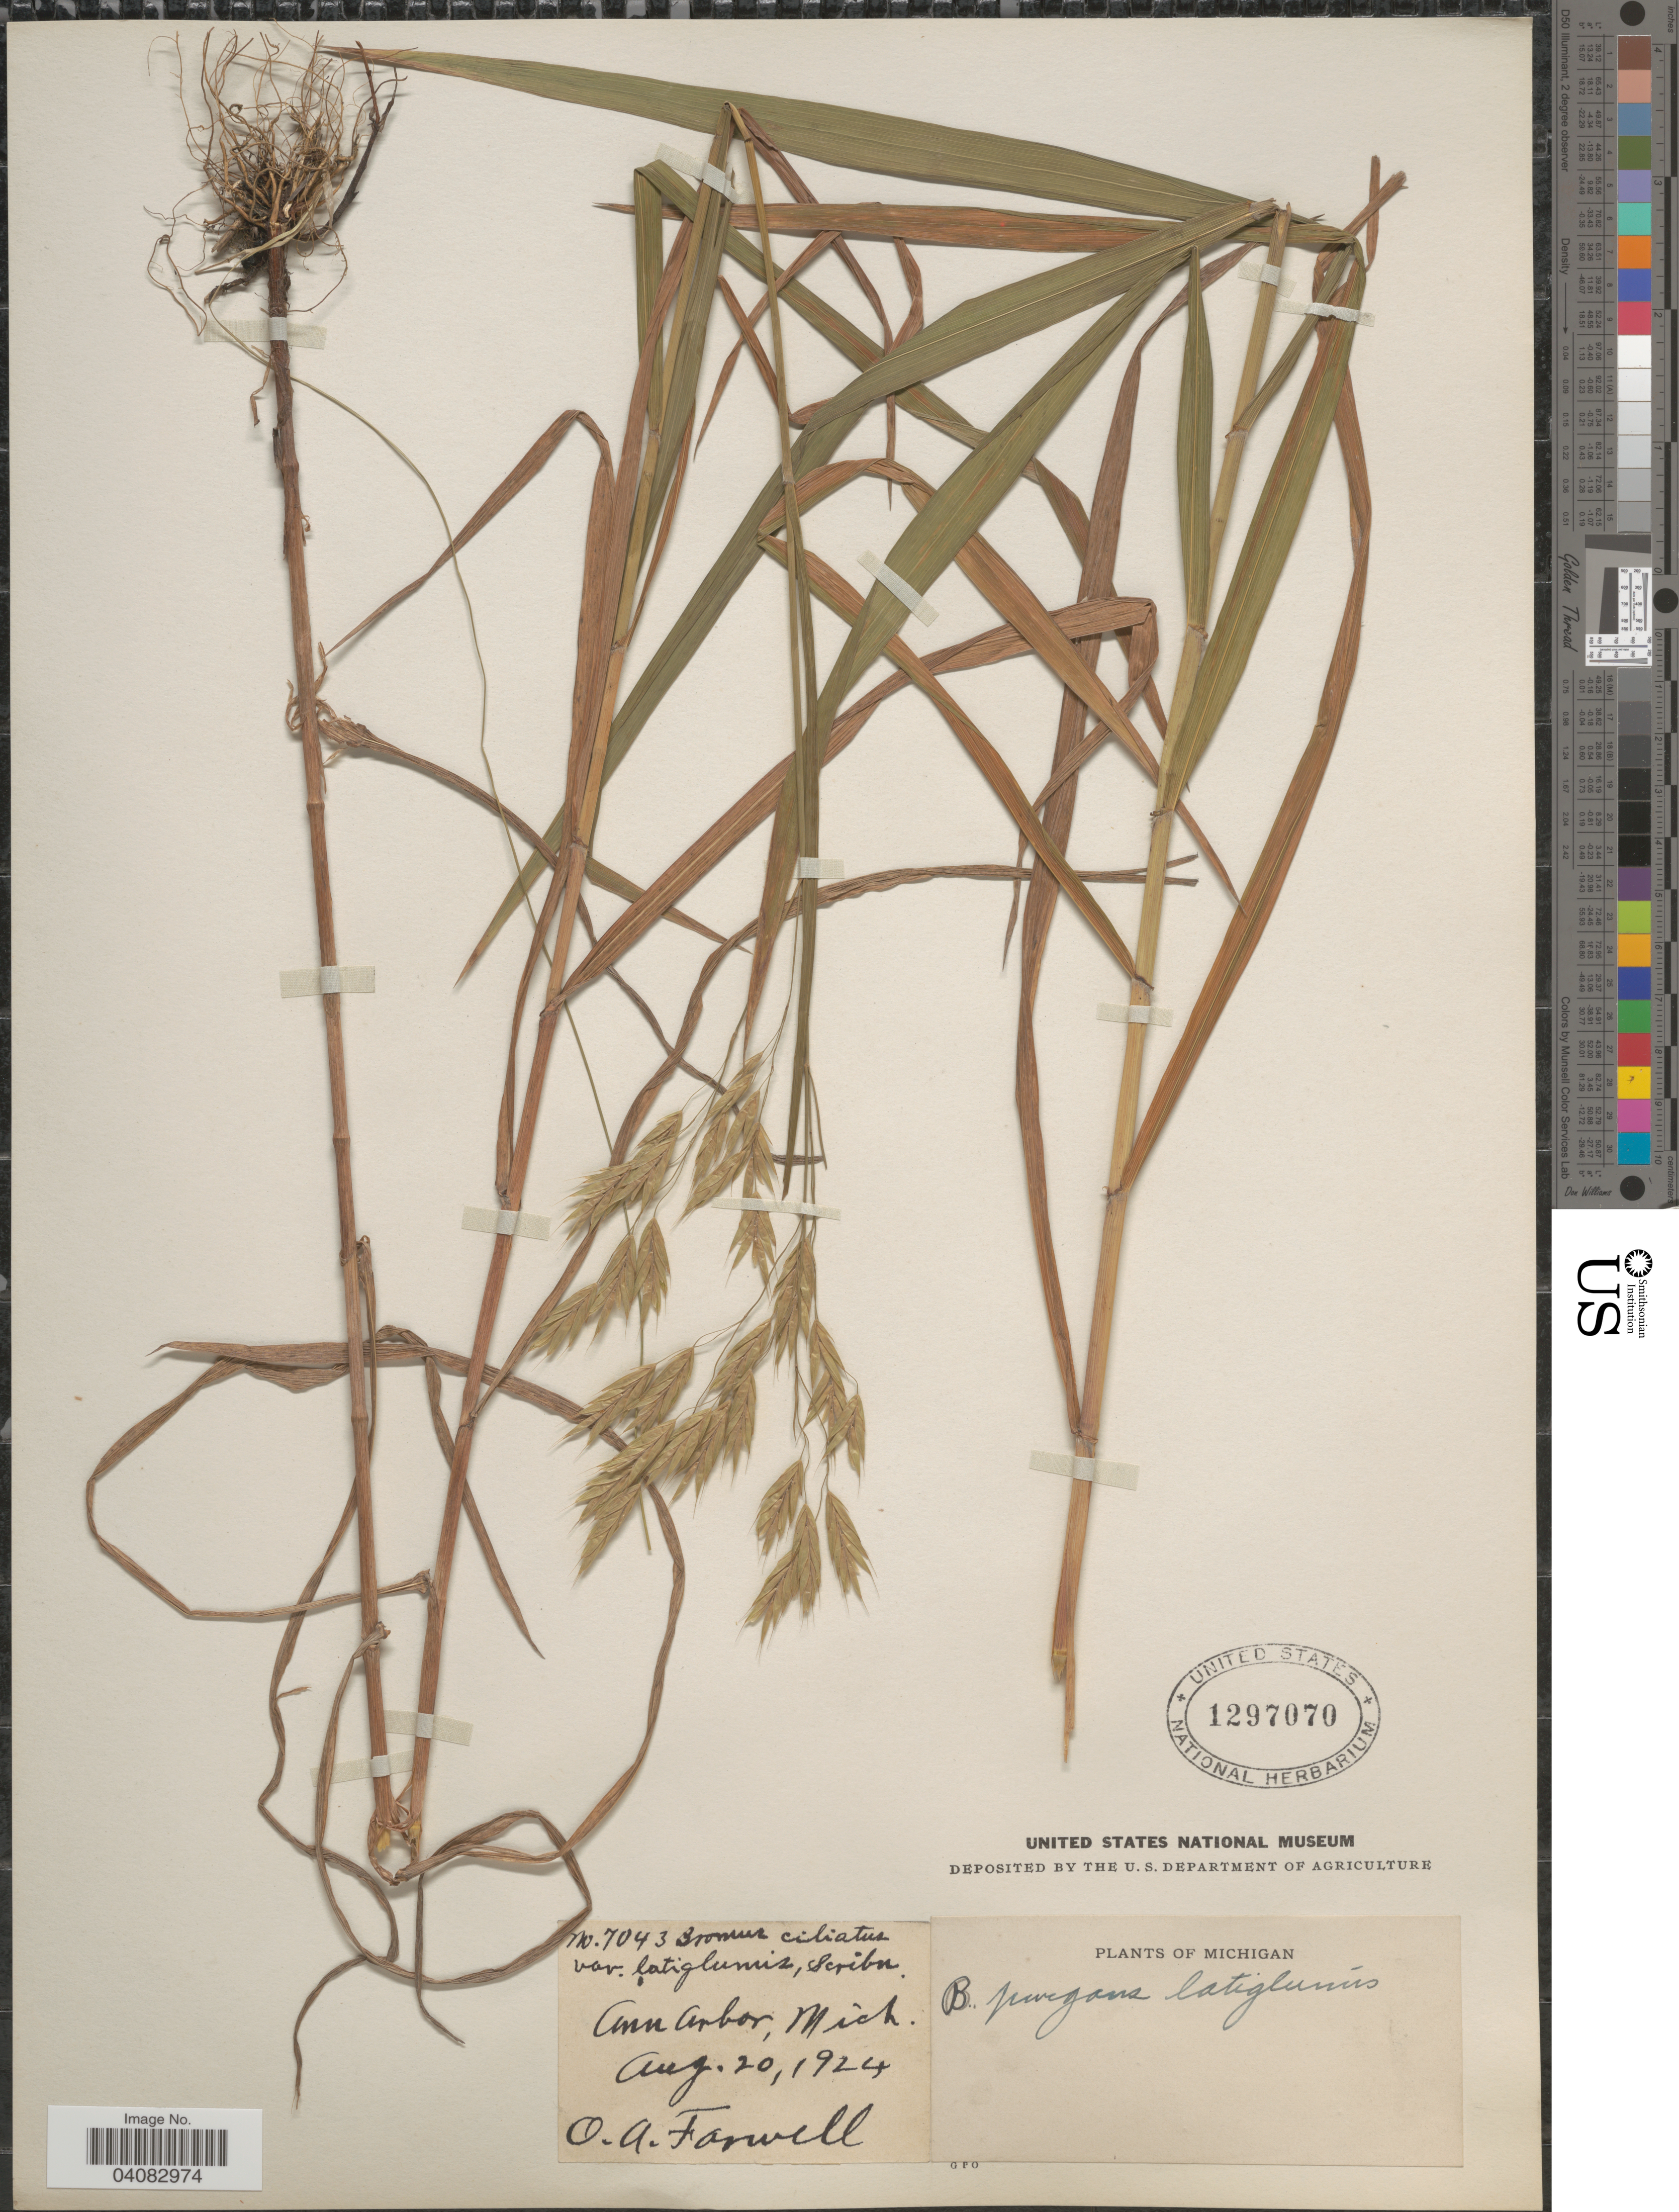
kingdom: Plantae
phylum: Tracheophyta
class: Liliopsida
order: Poales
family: Poaceae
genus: Bromus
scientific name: Bromus latiglumis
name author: (Scribn. ex Shear) Hitchc.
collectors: O. Farwell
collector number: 7043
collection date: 1924-08-20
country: United States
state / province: Michigan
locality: Ann Arbor.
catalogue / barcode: US 1297070